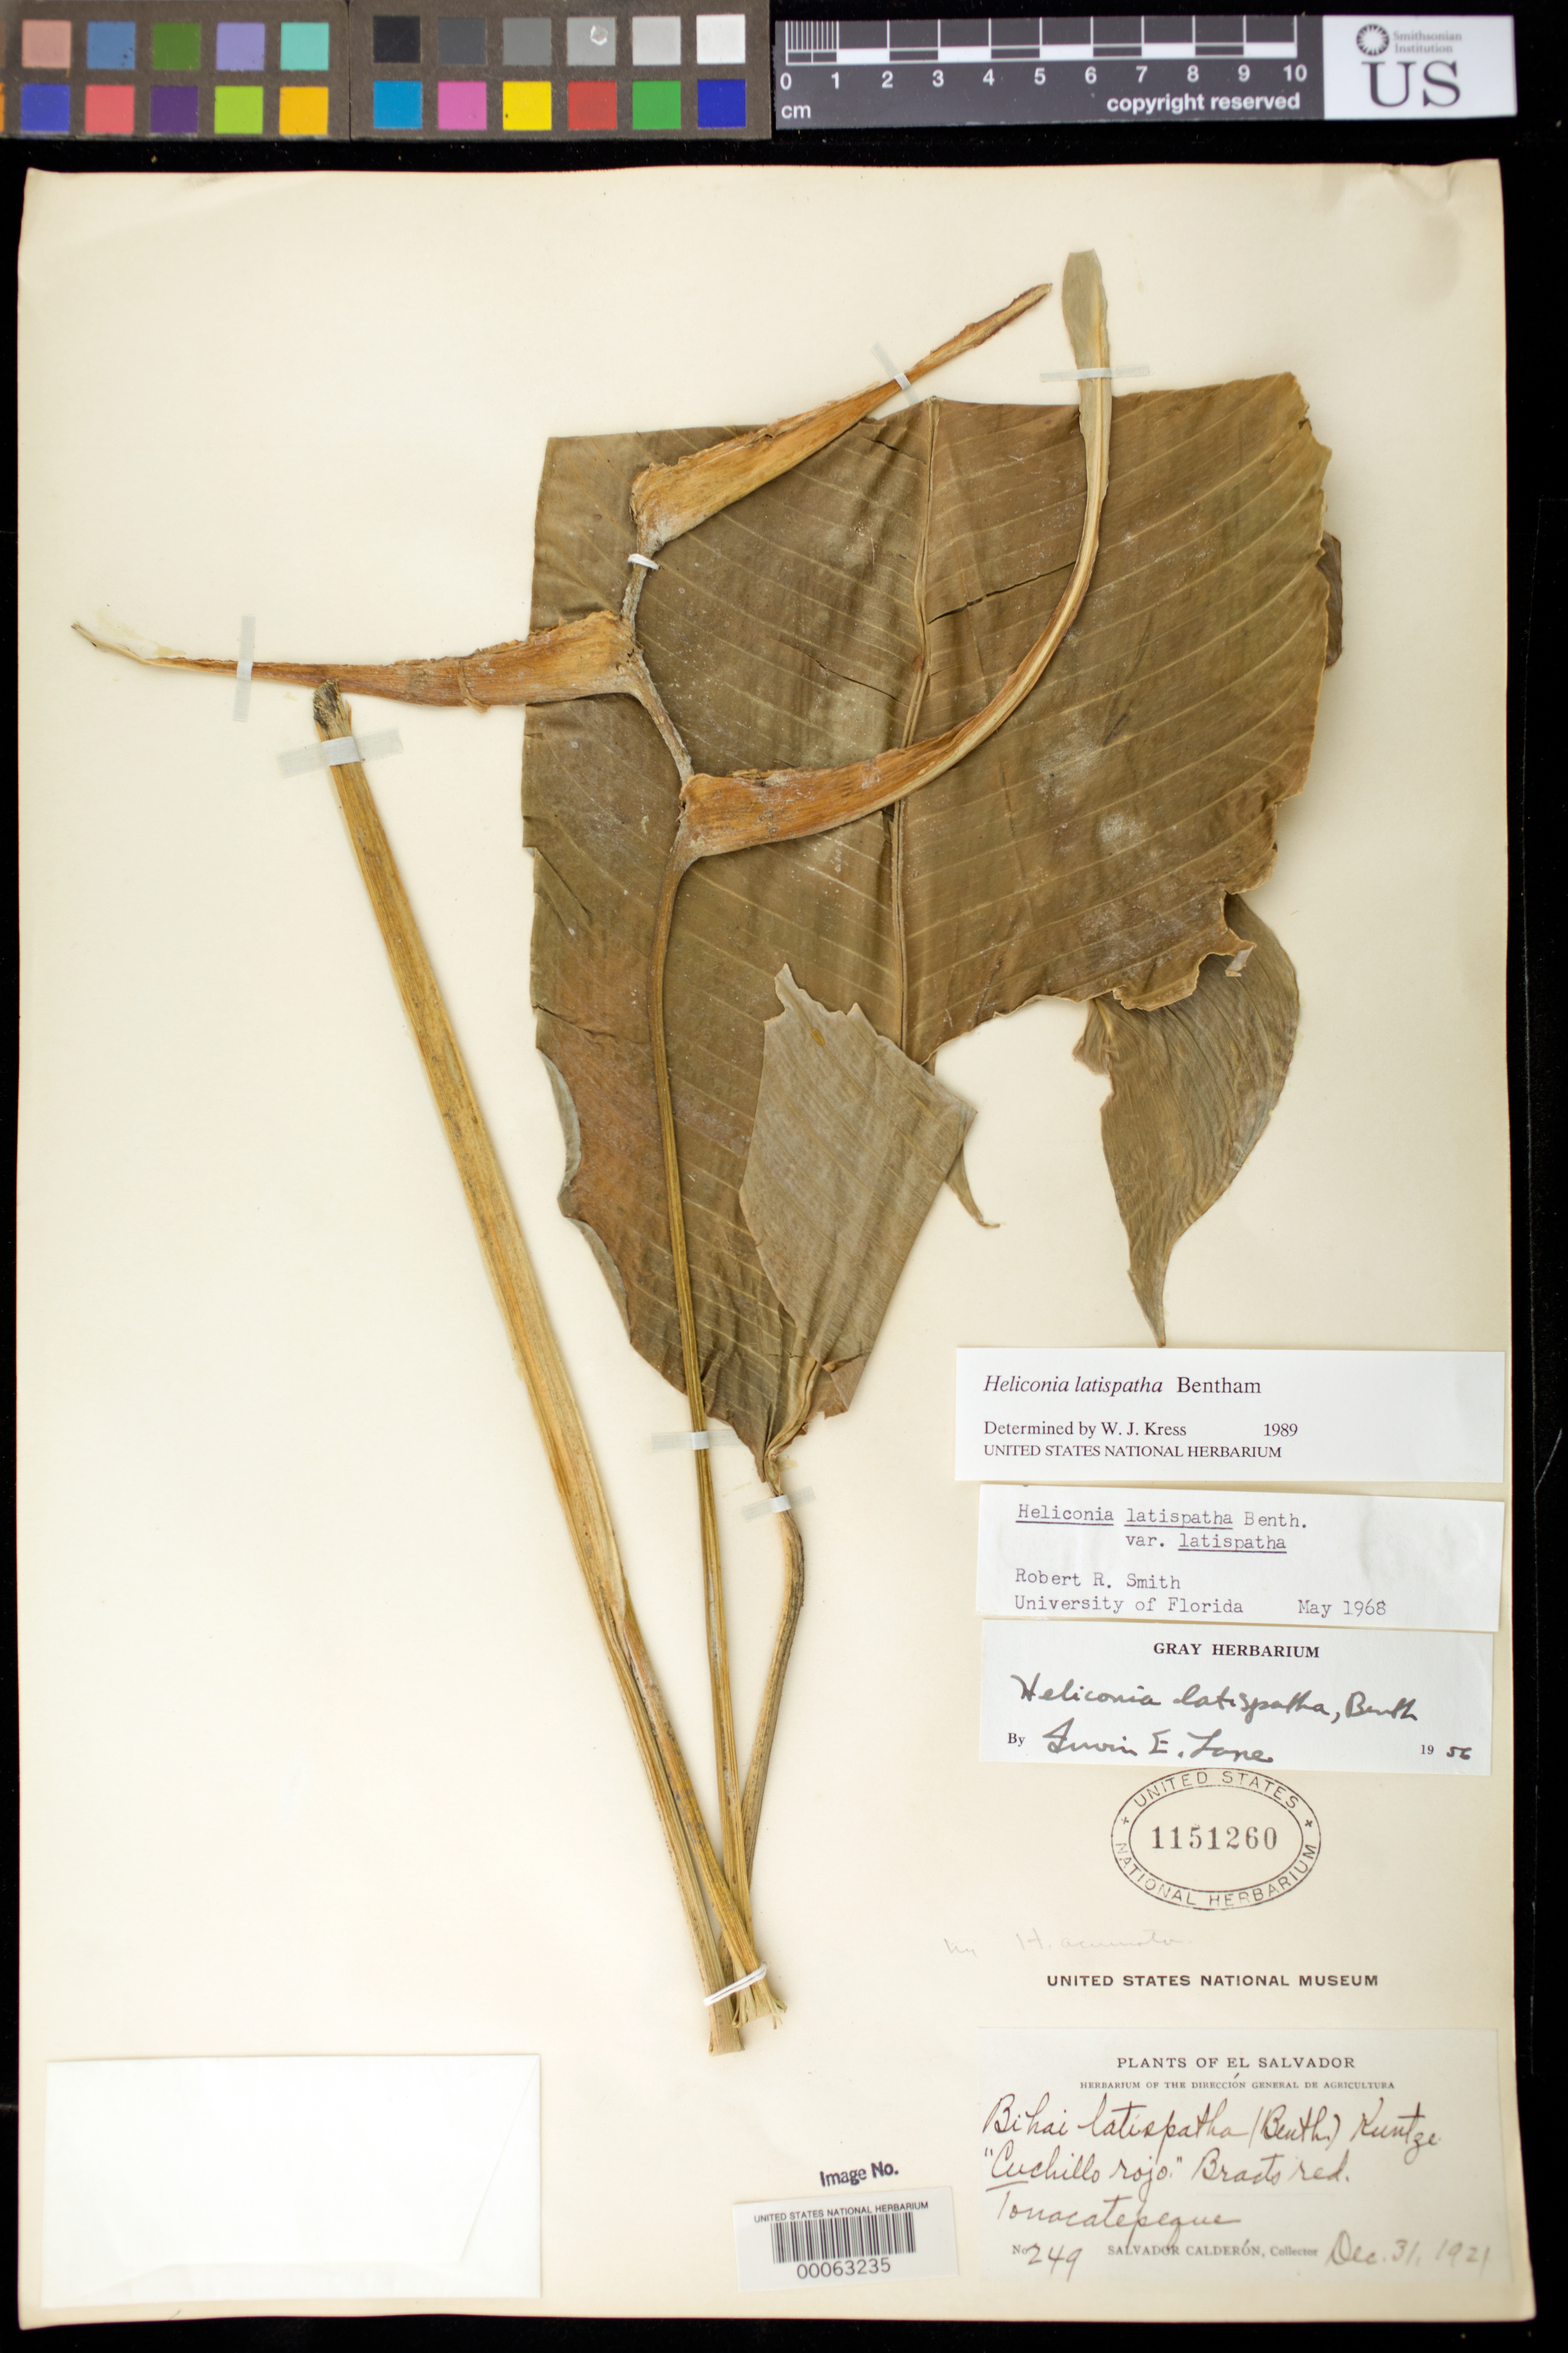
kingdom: Plantae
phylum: Tracheophyta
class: Liliopsida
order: Zingiberales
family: Heliconiaceae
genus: Heliconia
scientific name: Heliconia latispatha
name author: Benth.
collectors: S. Calderón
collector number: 249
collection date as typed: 31 Dec 1921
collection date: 1921-12-31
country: El Salvador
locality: Tonacatepeque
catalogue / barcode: US 1151260